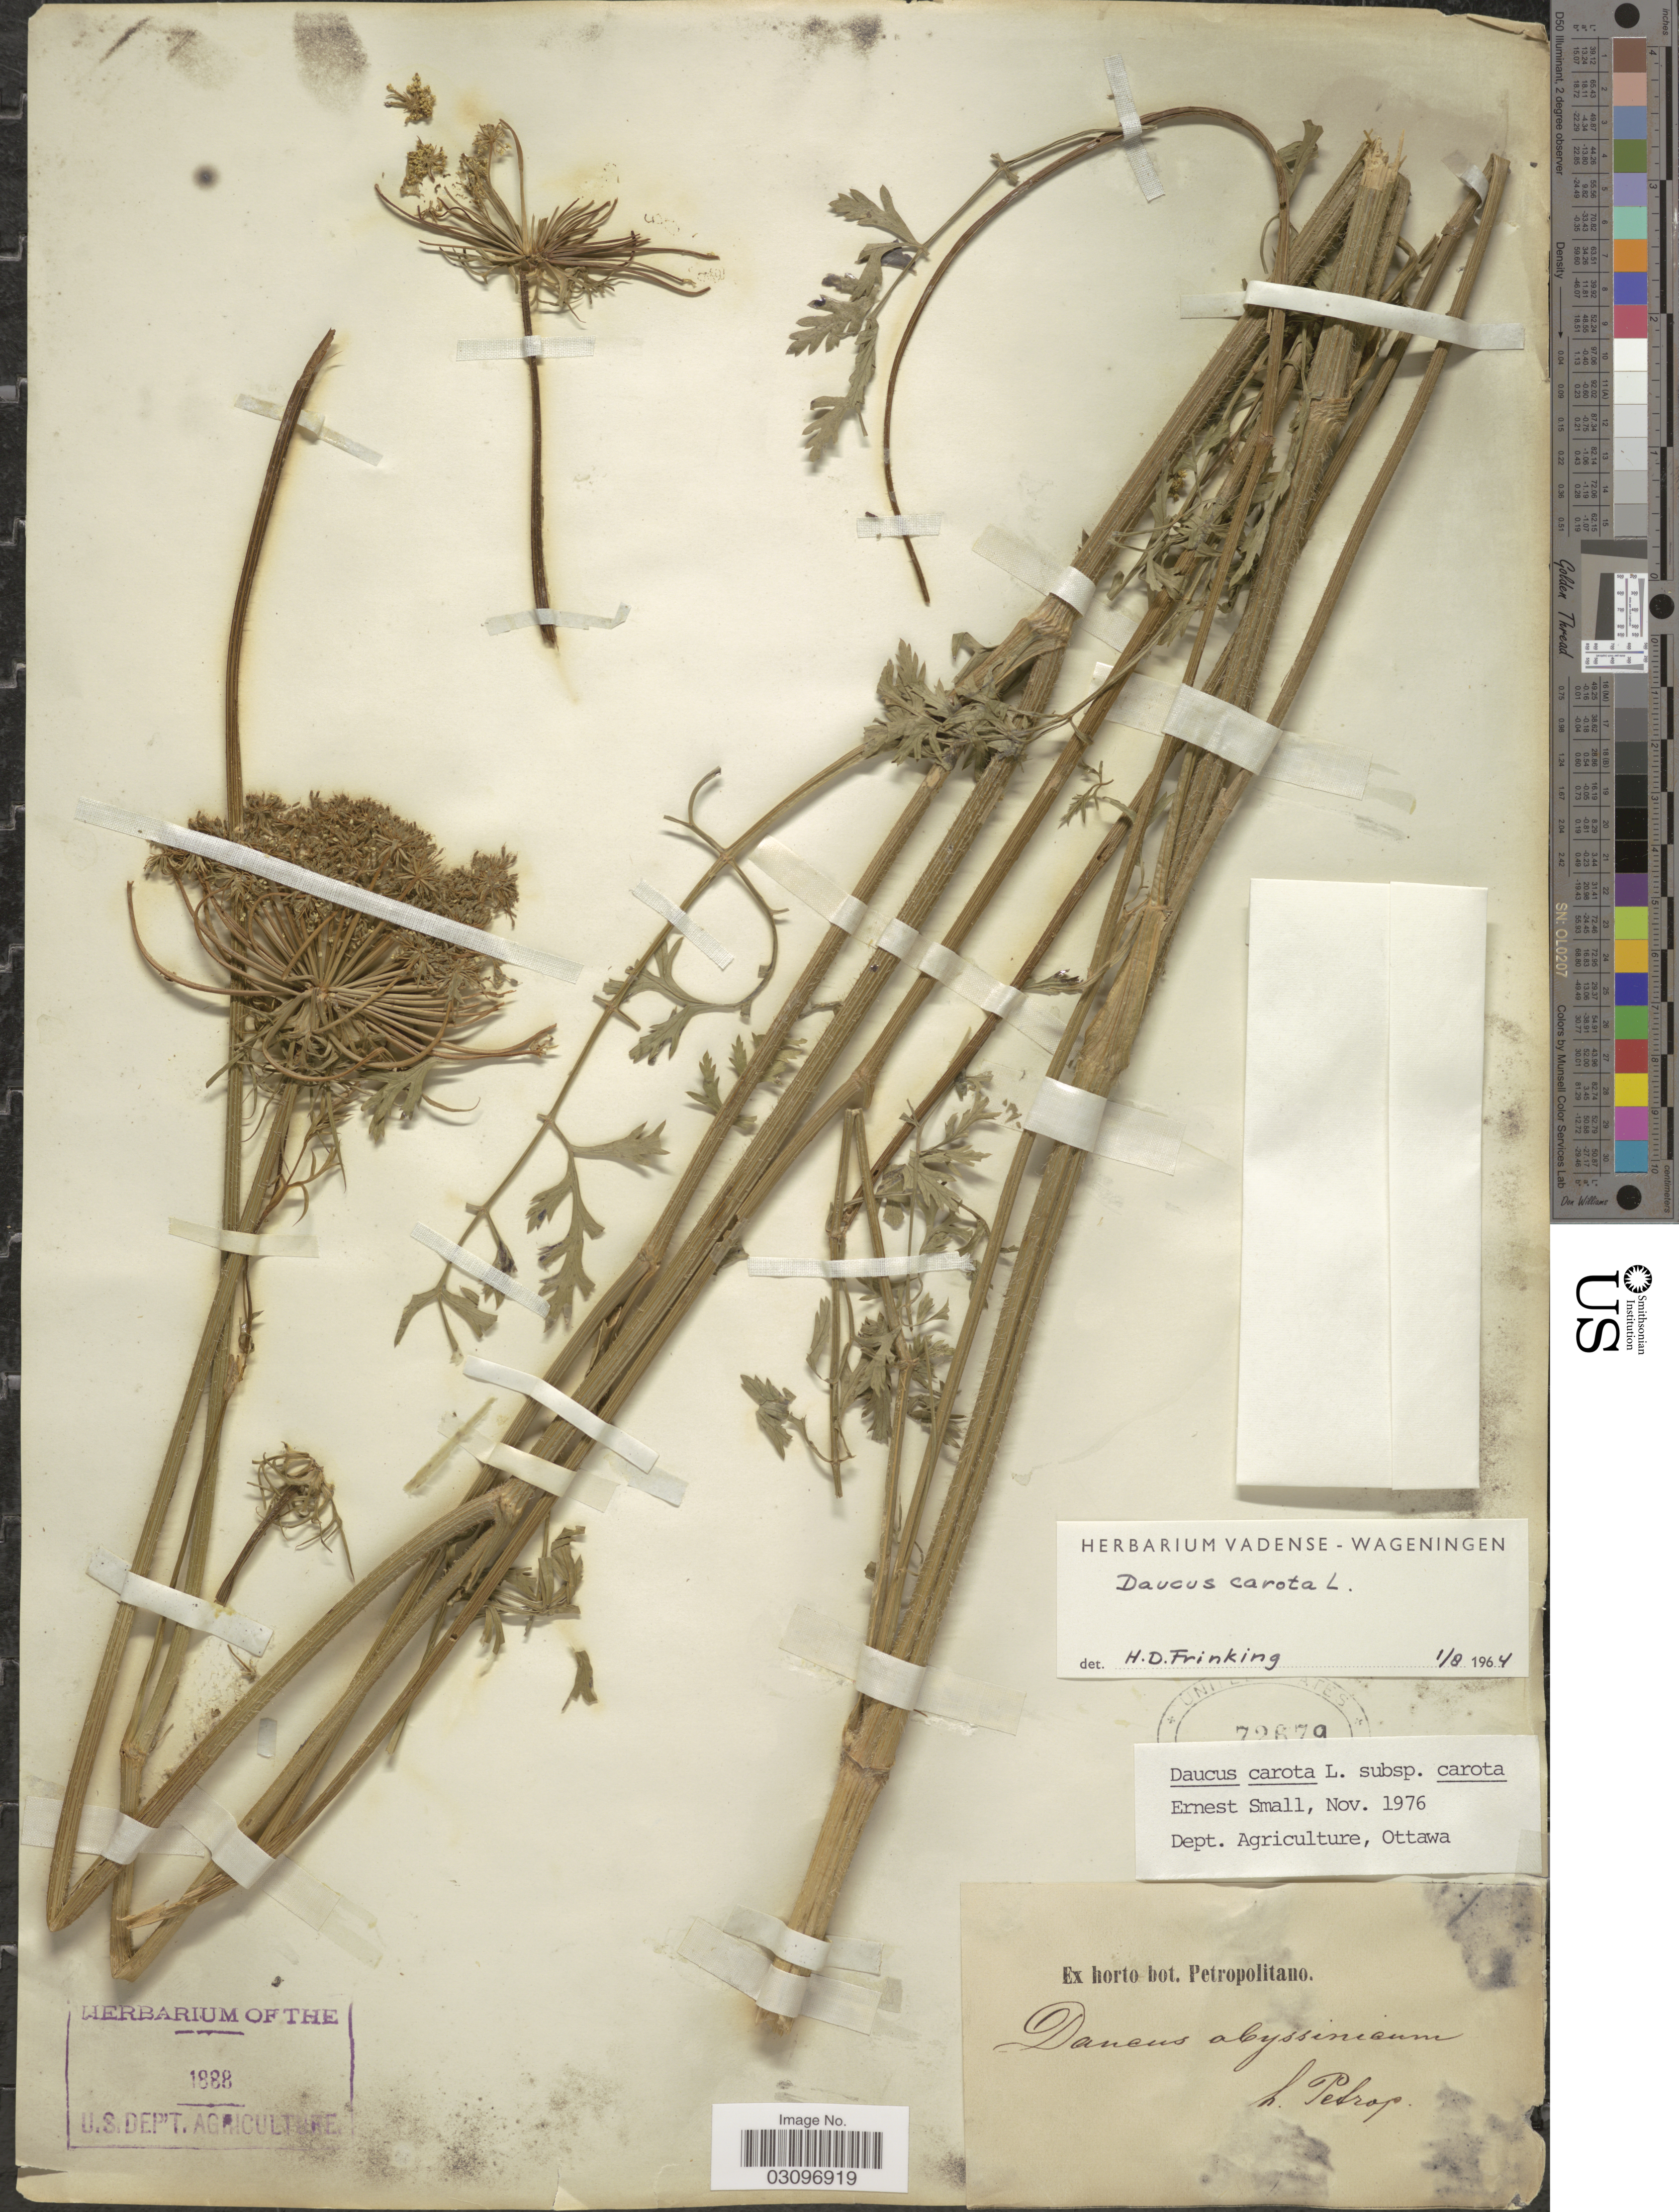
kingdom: Plantae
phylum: Tracheophyta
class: Magnoliopsida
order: Apiales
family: Apiaceae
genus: Daucus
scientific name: Daucus carota subsp. carota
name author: L.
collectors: ex Horto Bot. Petropolitano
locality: H. Petrop. [unsure placement]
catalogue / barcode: US 72679